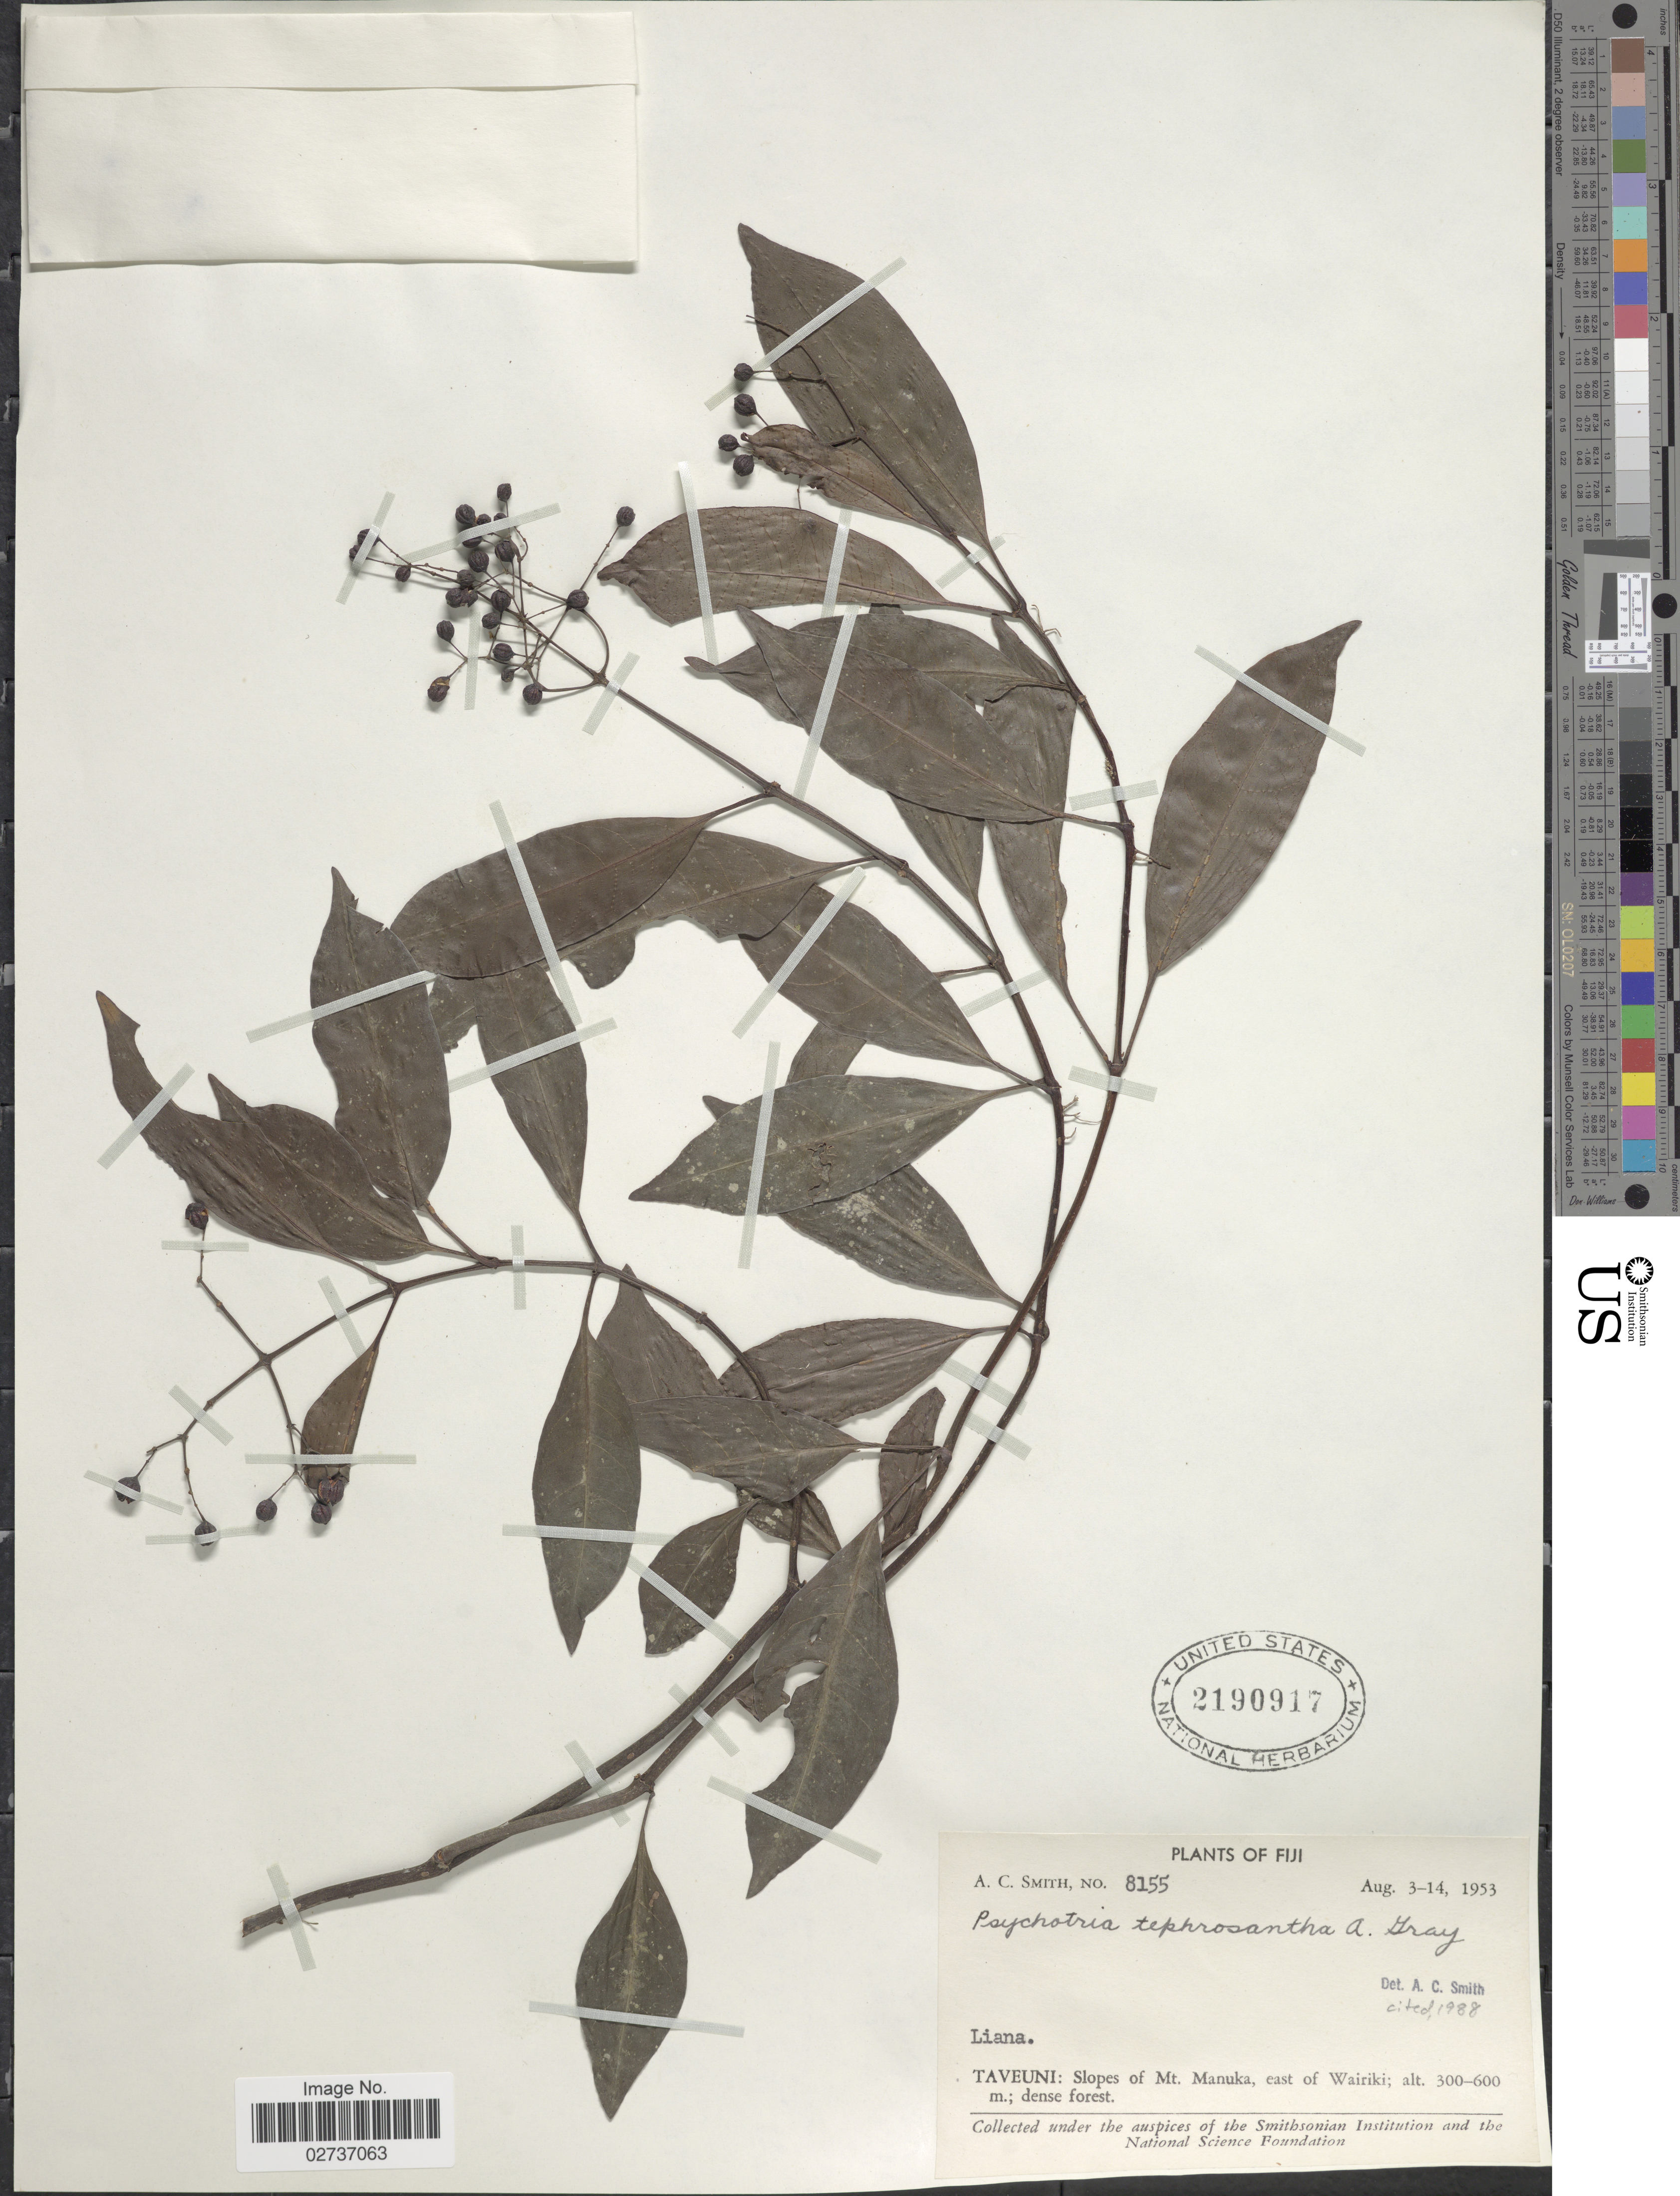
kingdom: Plantae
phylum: Tracheophyta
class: Magnoliopsida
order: Gentianales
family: Rubiaceae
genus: Psychotria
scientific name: Psychotria tephrosantha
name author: A. Gray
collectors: A. C. Smith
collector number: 8155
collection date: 1953-08-03/1953-08-14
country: Fiji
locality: Taveuni: Slopes of Mt. Manuka, east of Wairiki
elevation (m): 300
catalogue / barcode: US 2190917